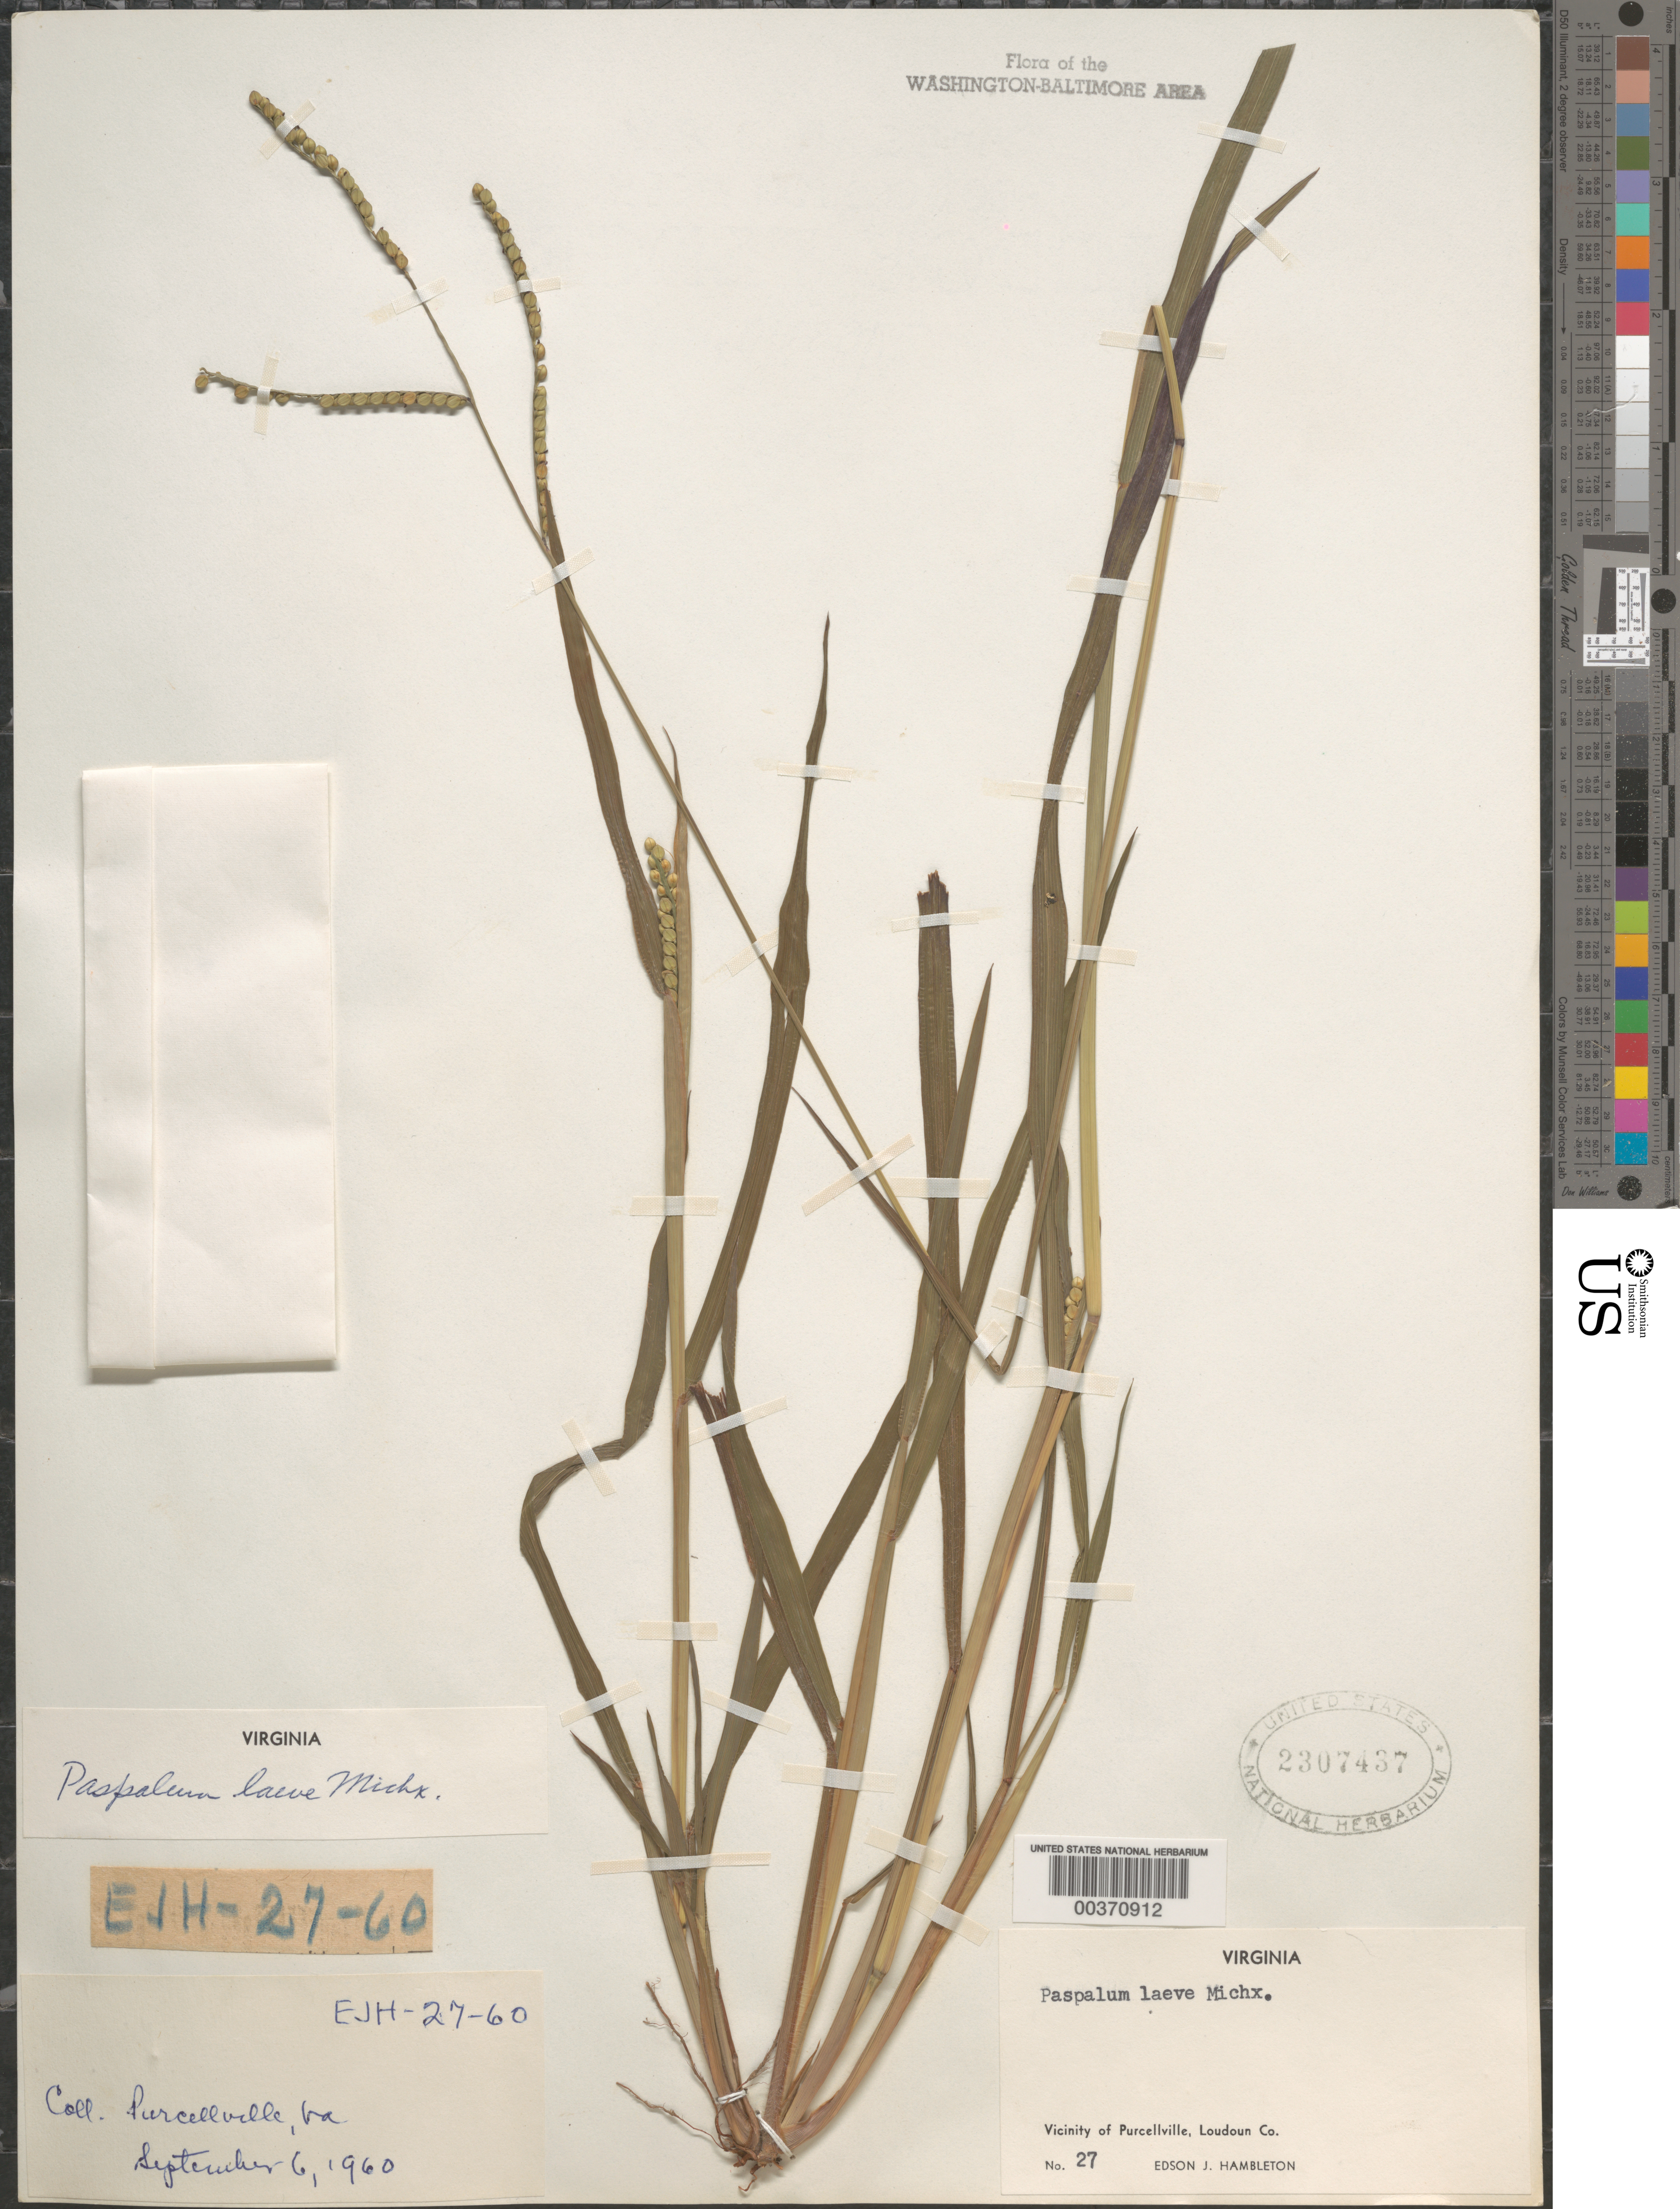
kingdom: Plantae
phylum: Tracheophyta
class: Liliopsida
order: Poales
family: Poaceae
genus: Paspalum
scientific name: Paspalum laeve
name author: Michx.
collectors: E. Hambleton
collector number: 27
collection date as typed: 06 Sep 1960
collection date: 1960-09-06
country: United States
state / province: Virginia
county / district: Loudoun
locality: Purcellville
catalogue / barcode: US 2307437